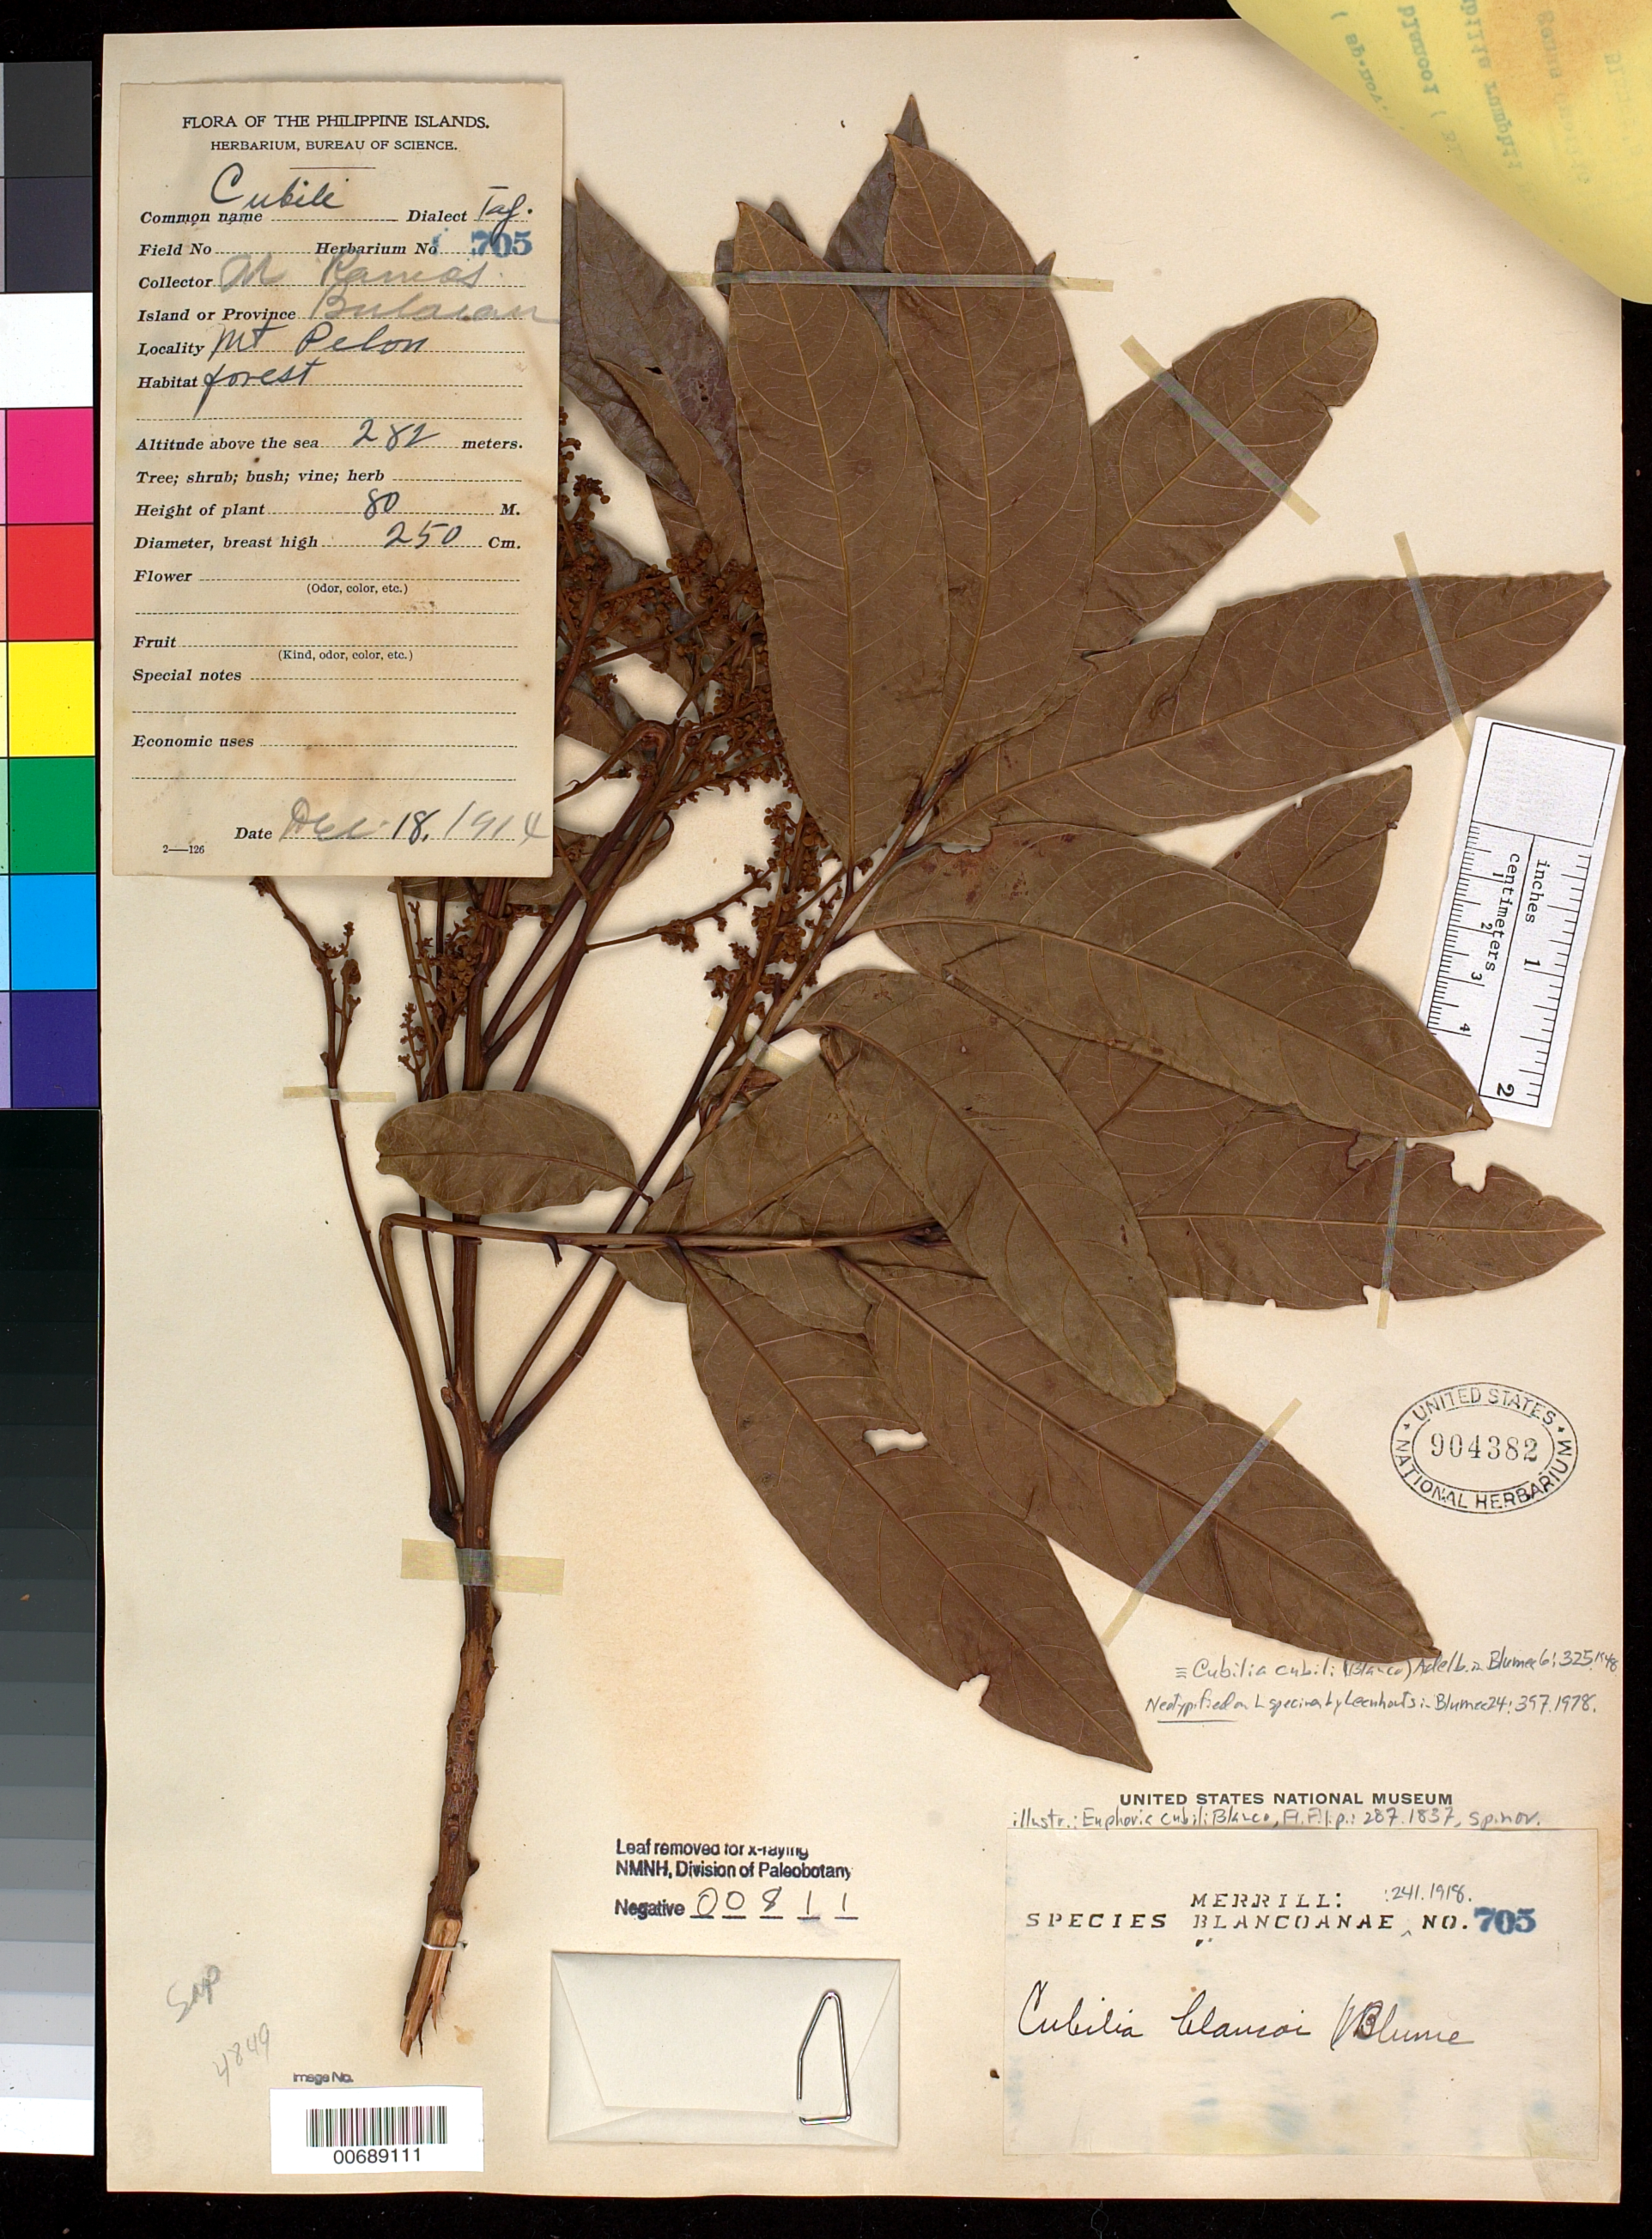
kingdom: Plantae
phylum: Tracheophyta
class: Magnoliopsida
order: Sapindales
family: Sapindaceae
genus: Euphoria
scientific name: Euphoria cubili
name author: Blanco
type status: Isoneotype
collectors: M. Ramos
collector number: Sp. Blancoan. 0705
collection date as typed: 18 Dec 1914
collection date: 1914-12-18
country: Philippines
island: Luzon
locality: Bulacan, Mt. Pelon.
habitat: Forest.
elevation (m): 282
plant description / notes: Also an isoneotype of Cubilia blancoi Bl. [nom. illeg.]?; Original collector notes, and extensive typed notes by Merrill, attached to sheet.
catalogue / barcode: US 904382